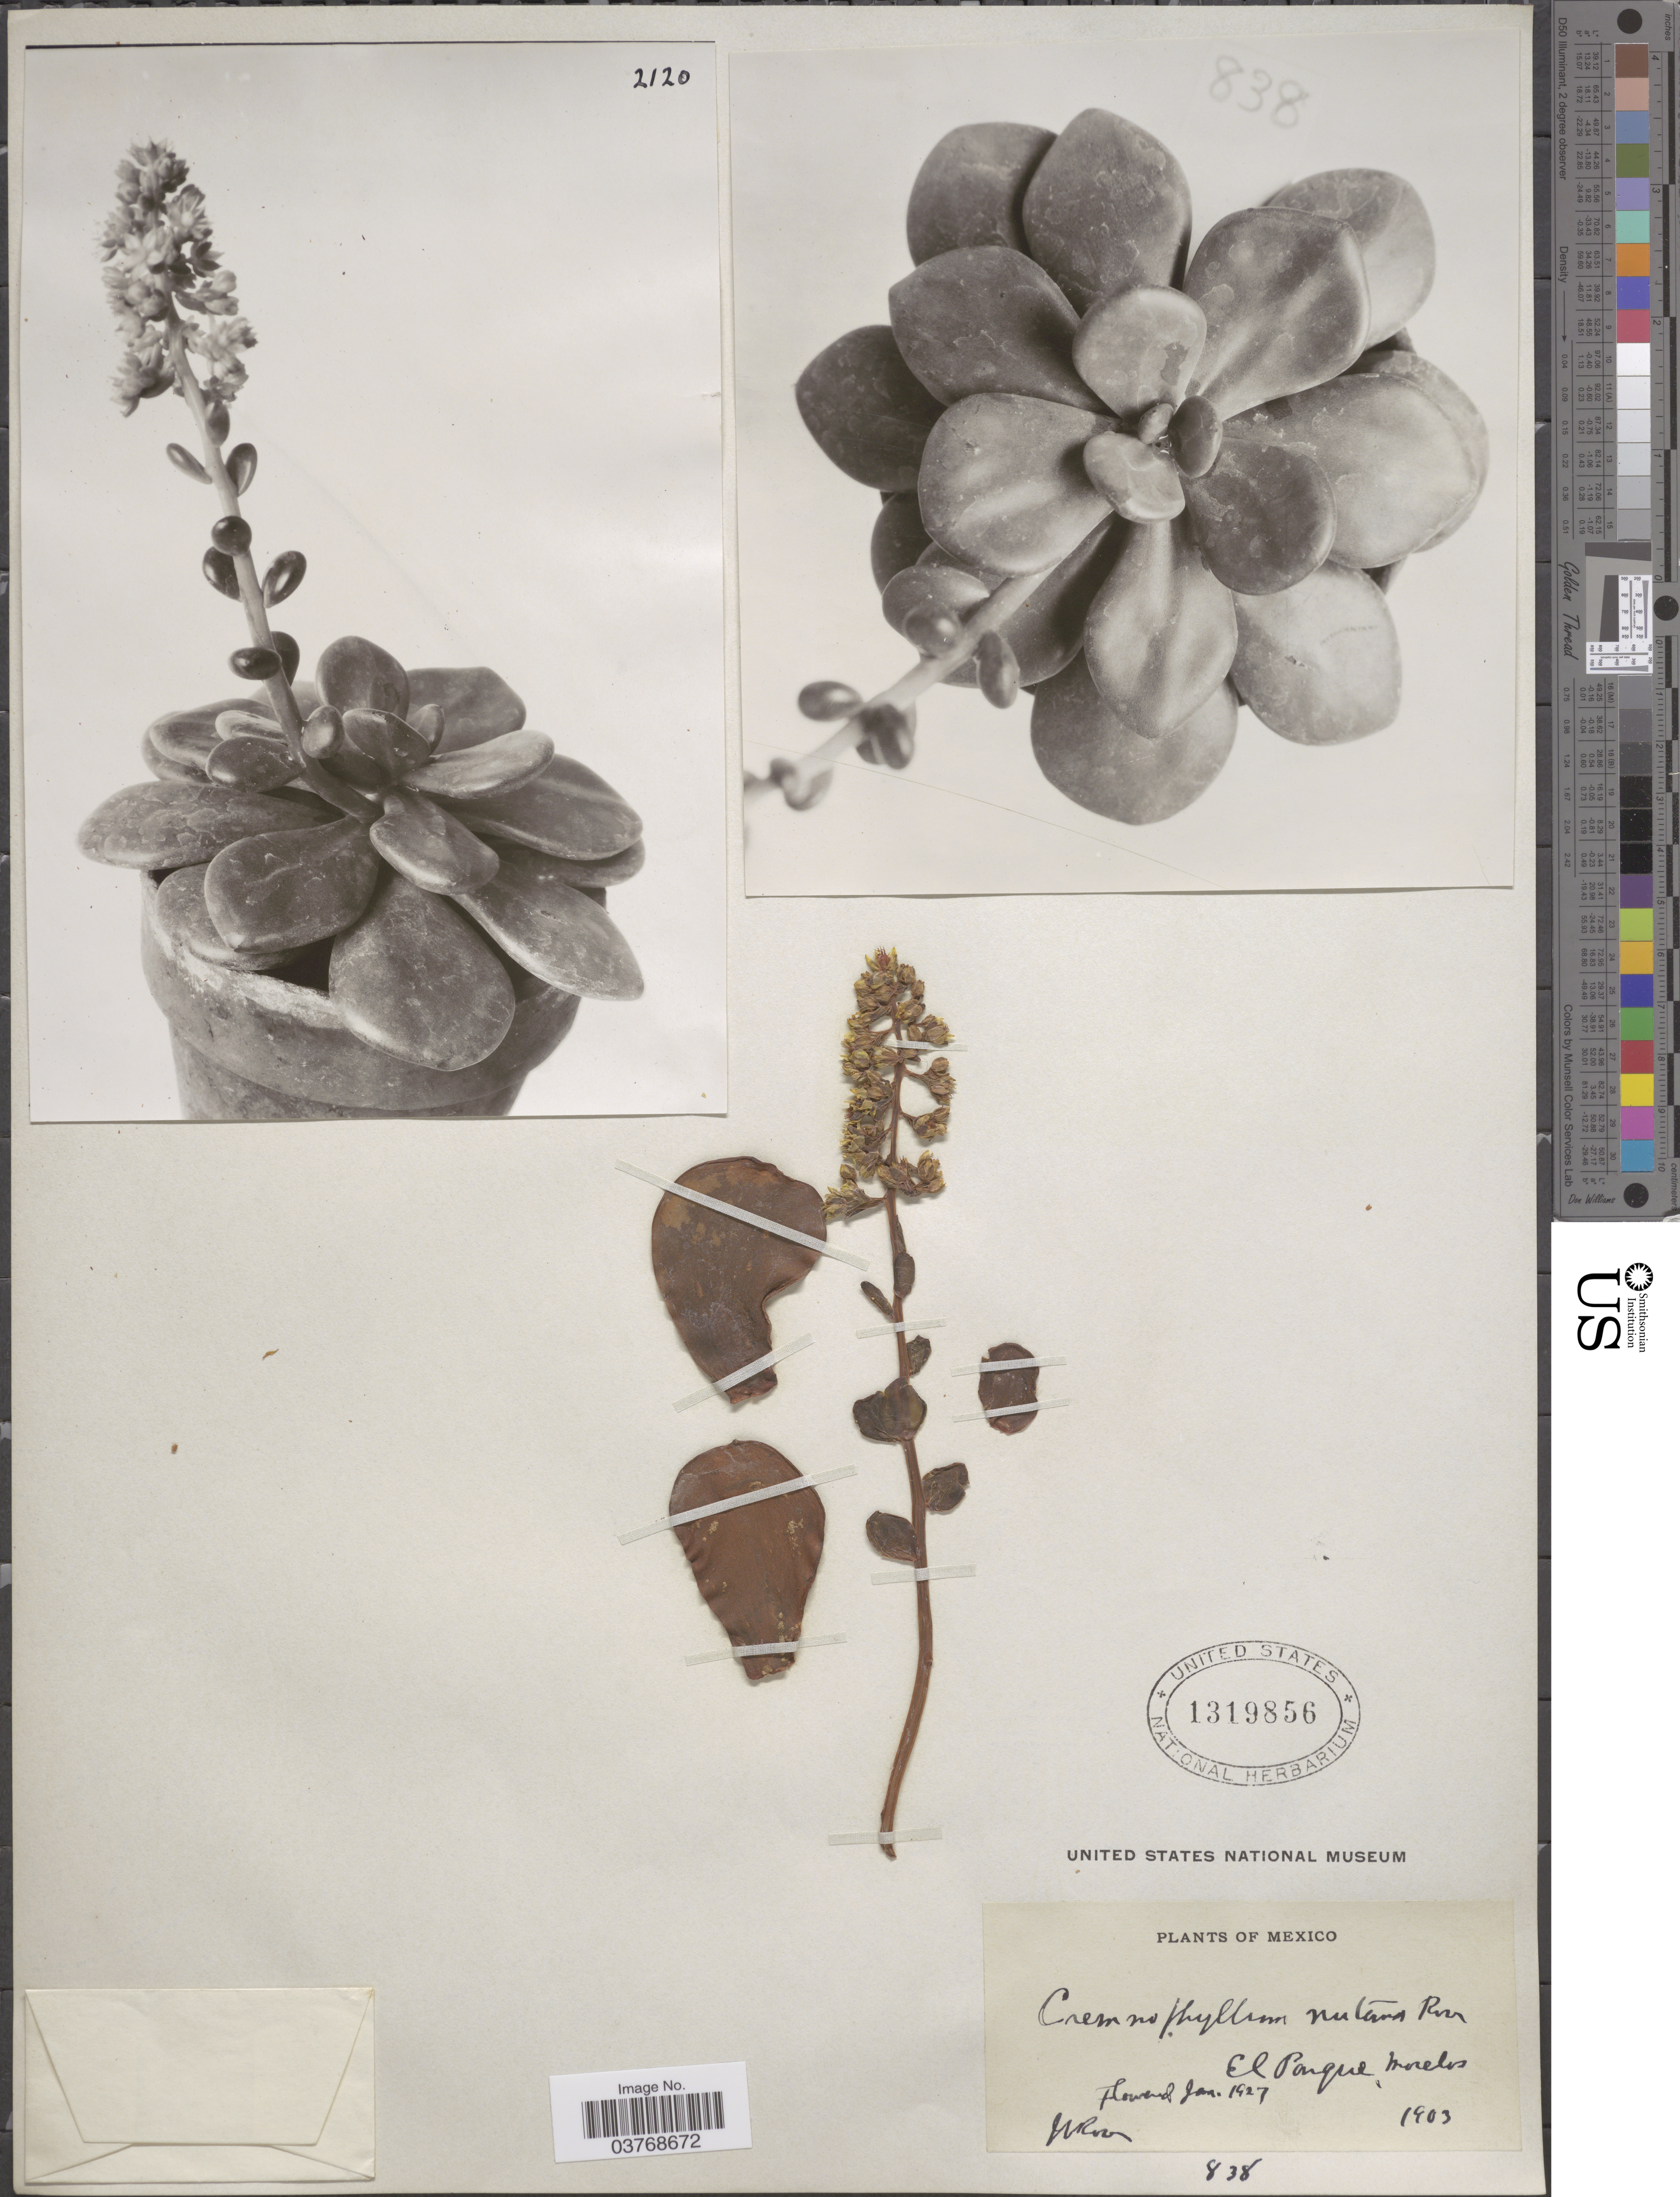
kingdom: Plantae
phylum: Tracheophyta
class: Magnoliopsida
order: Saxifragales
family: Crassulaceae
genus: Cremnophila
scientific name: Cremnophila nutans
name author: (Rose) Rose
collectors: J. N. Rose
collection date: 1903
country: Mexico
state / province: Morelos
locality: El Parque.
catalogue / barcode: US 1319856